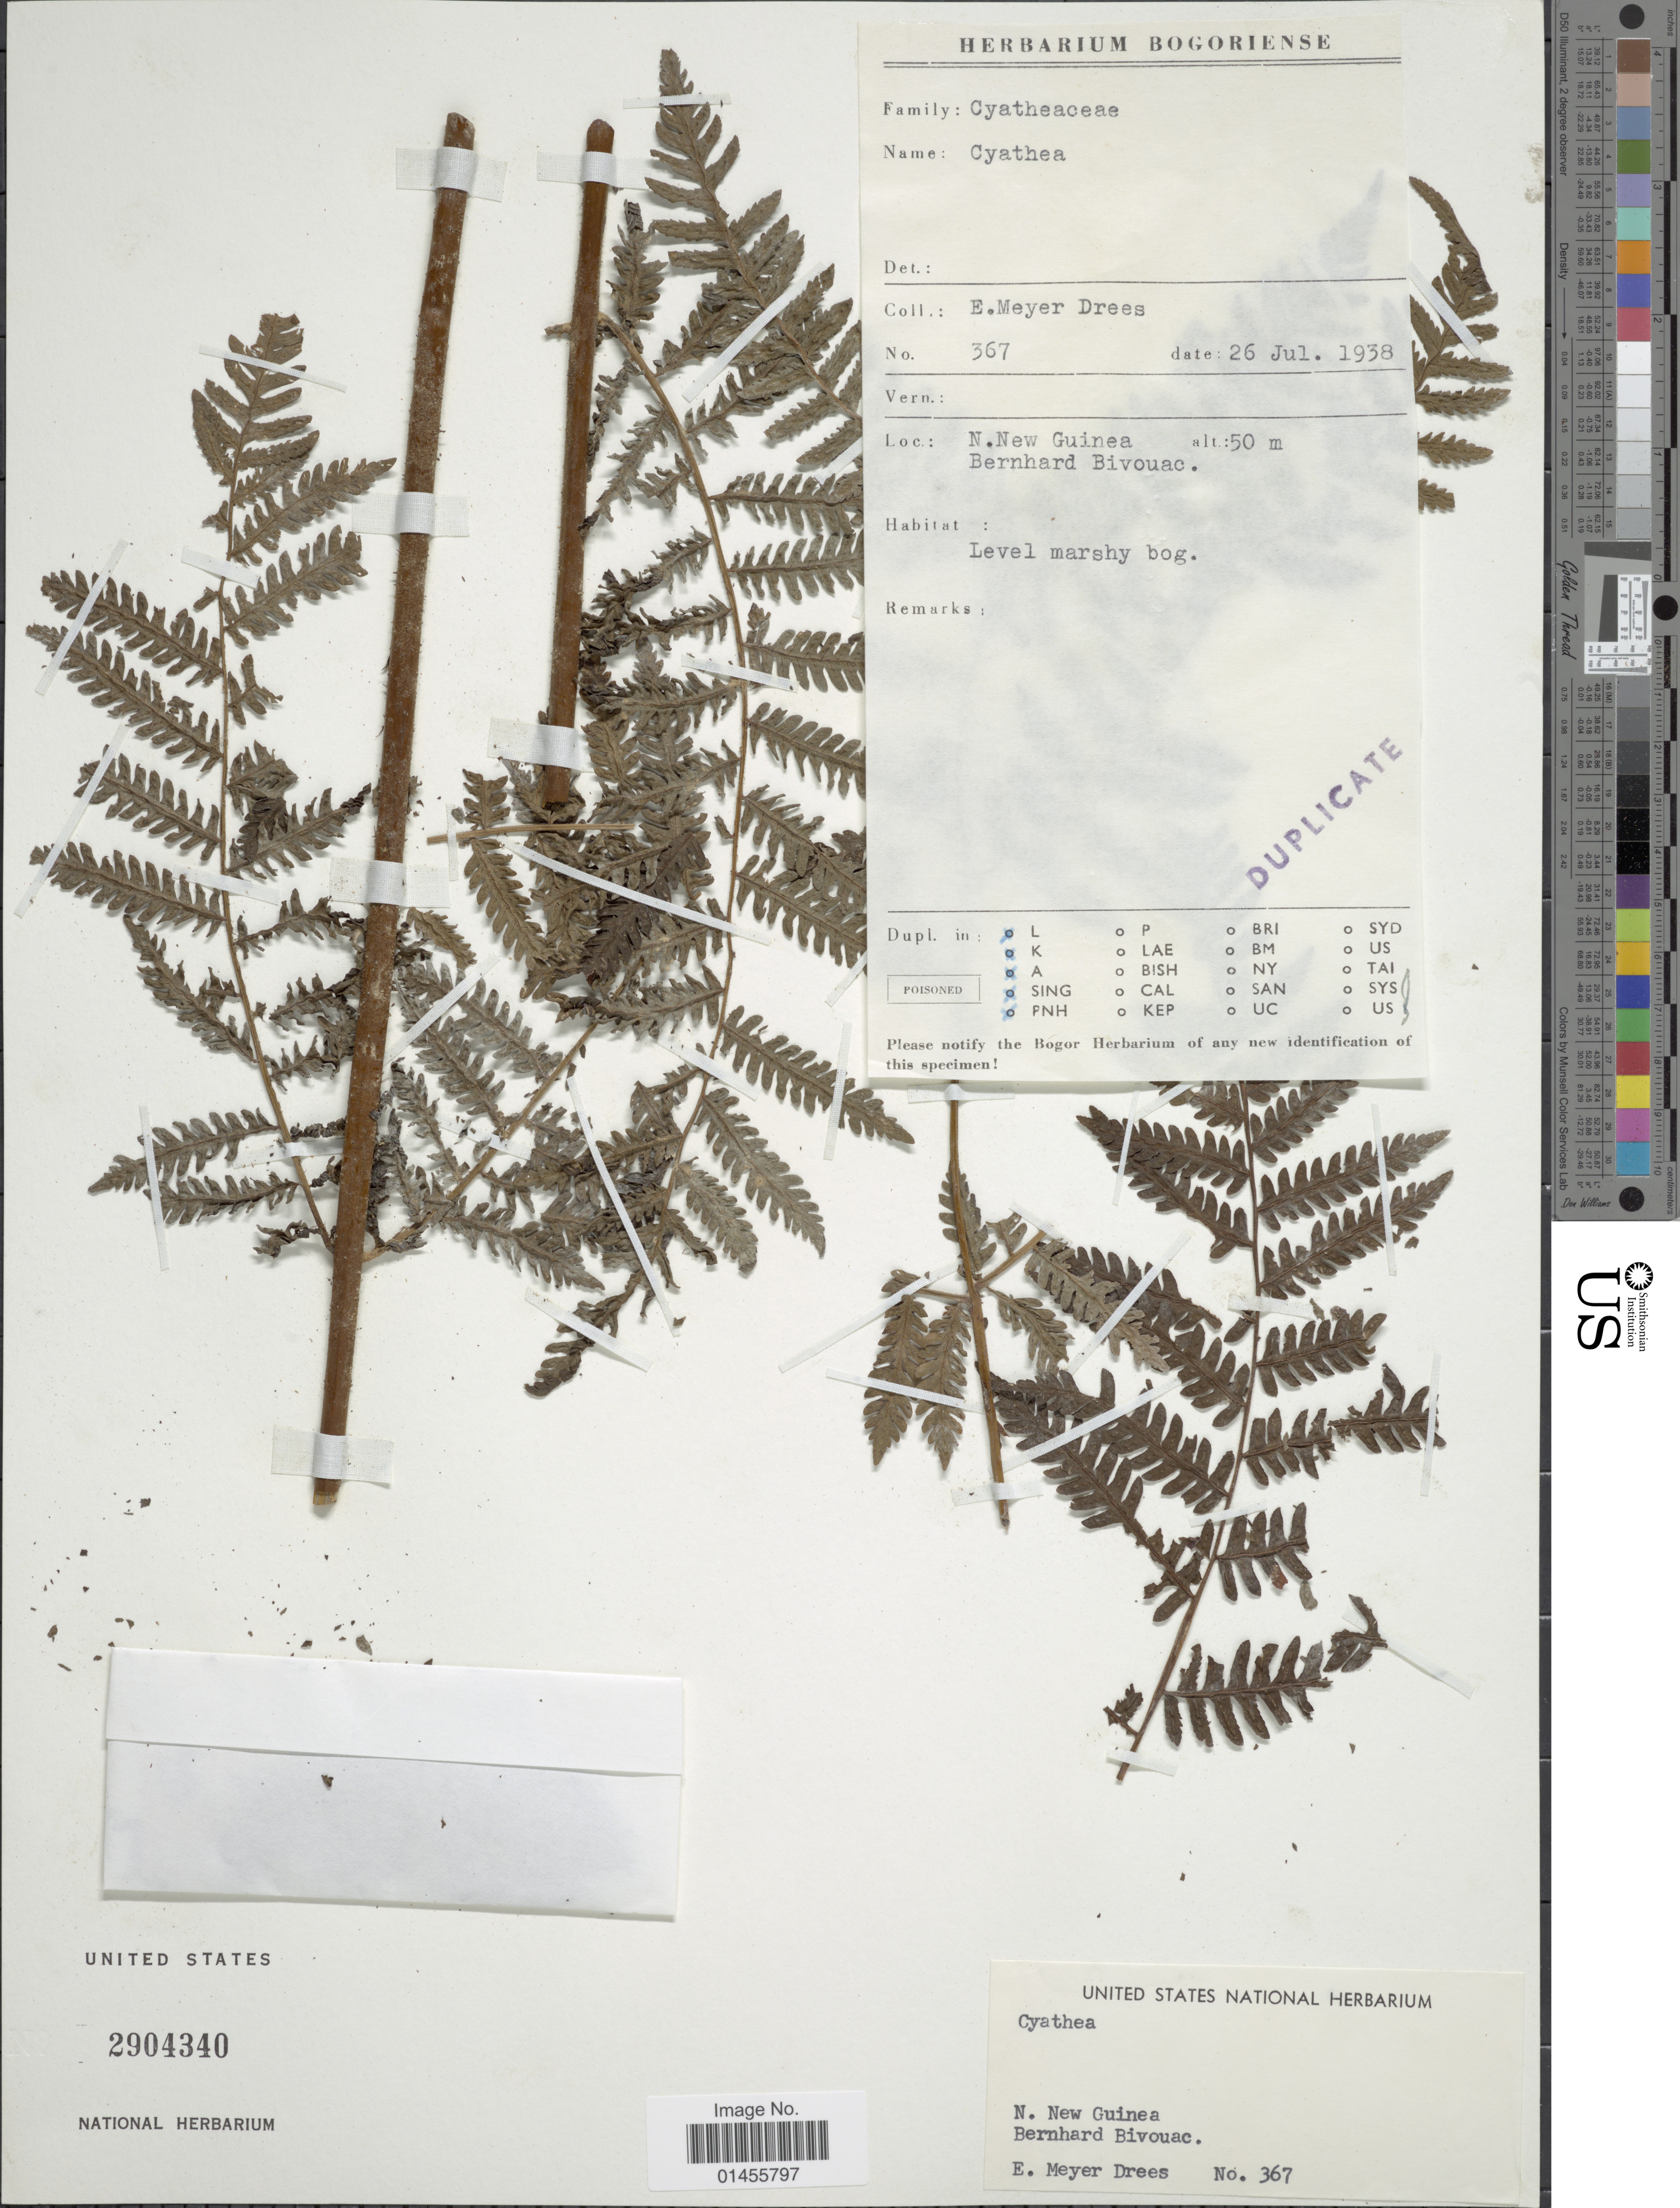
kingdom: Plantae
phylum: Tracheophyta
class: Polypodiopsida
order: Cyatheales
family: Cyatheaceae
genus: Alsophila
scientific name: Alsophila sp.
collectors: E. Meijer-Drees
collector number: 367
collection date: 1938-07-26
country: Papua New Guinea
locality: N. New Guinea. Bernhard Bivouac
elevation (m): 50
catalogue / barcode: US 2904340